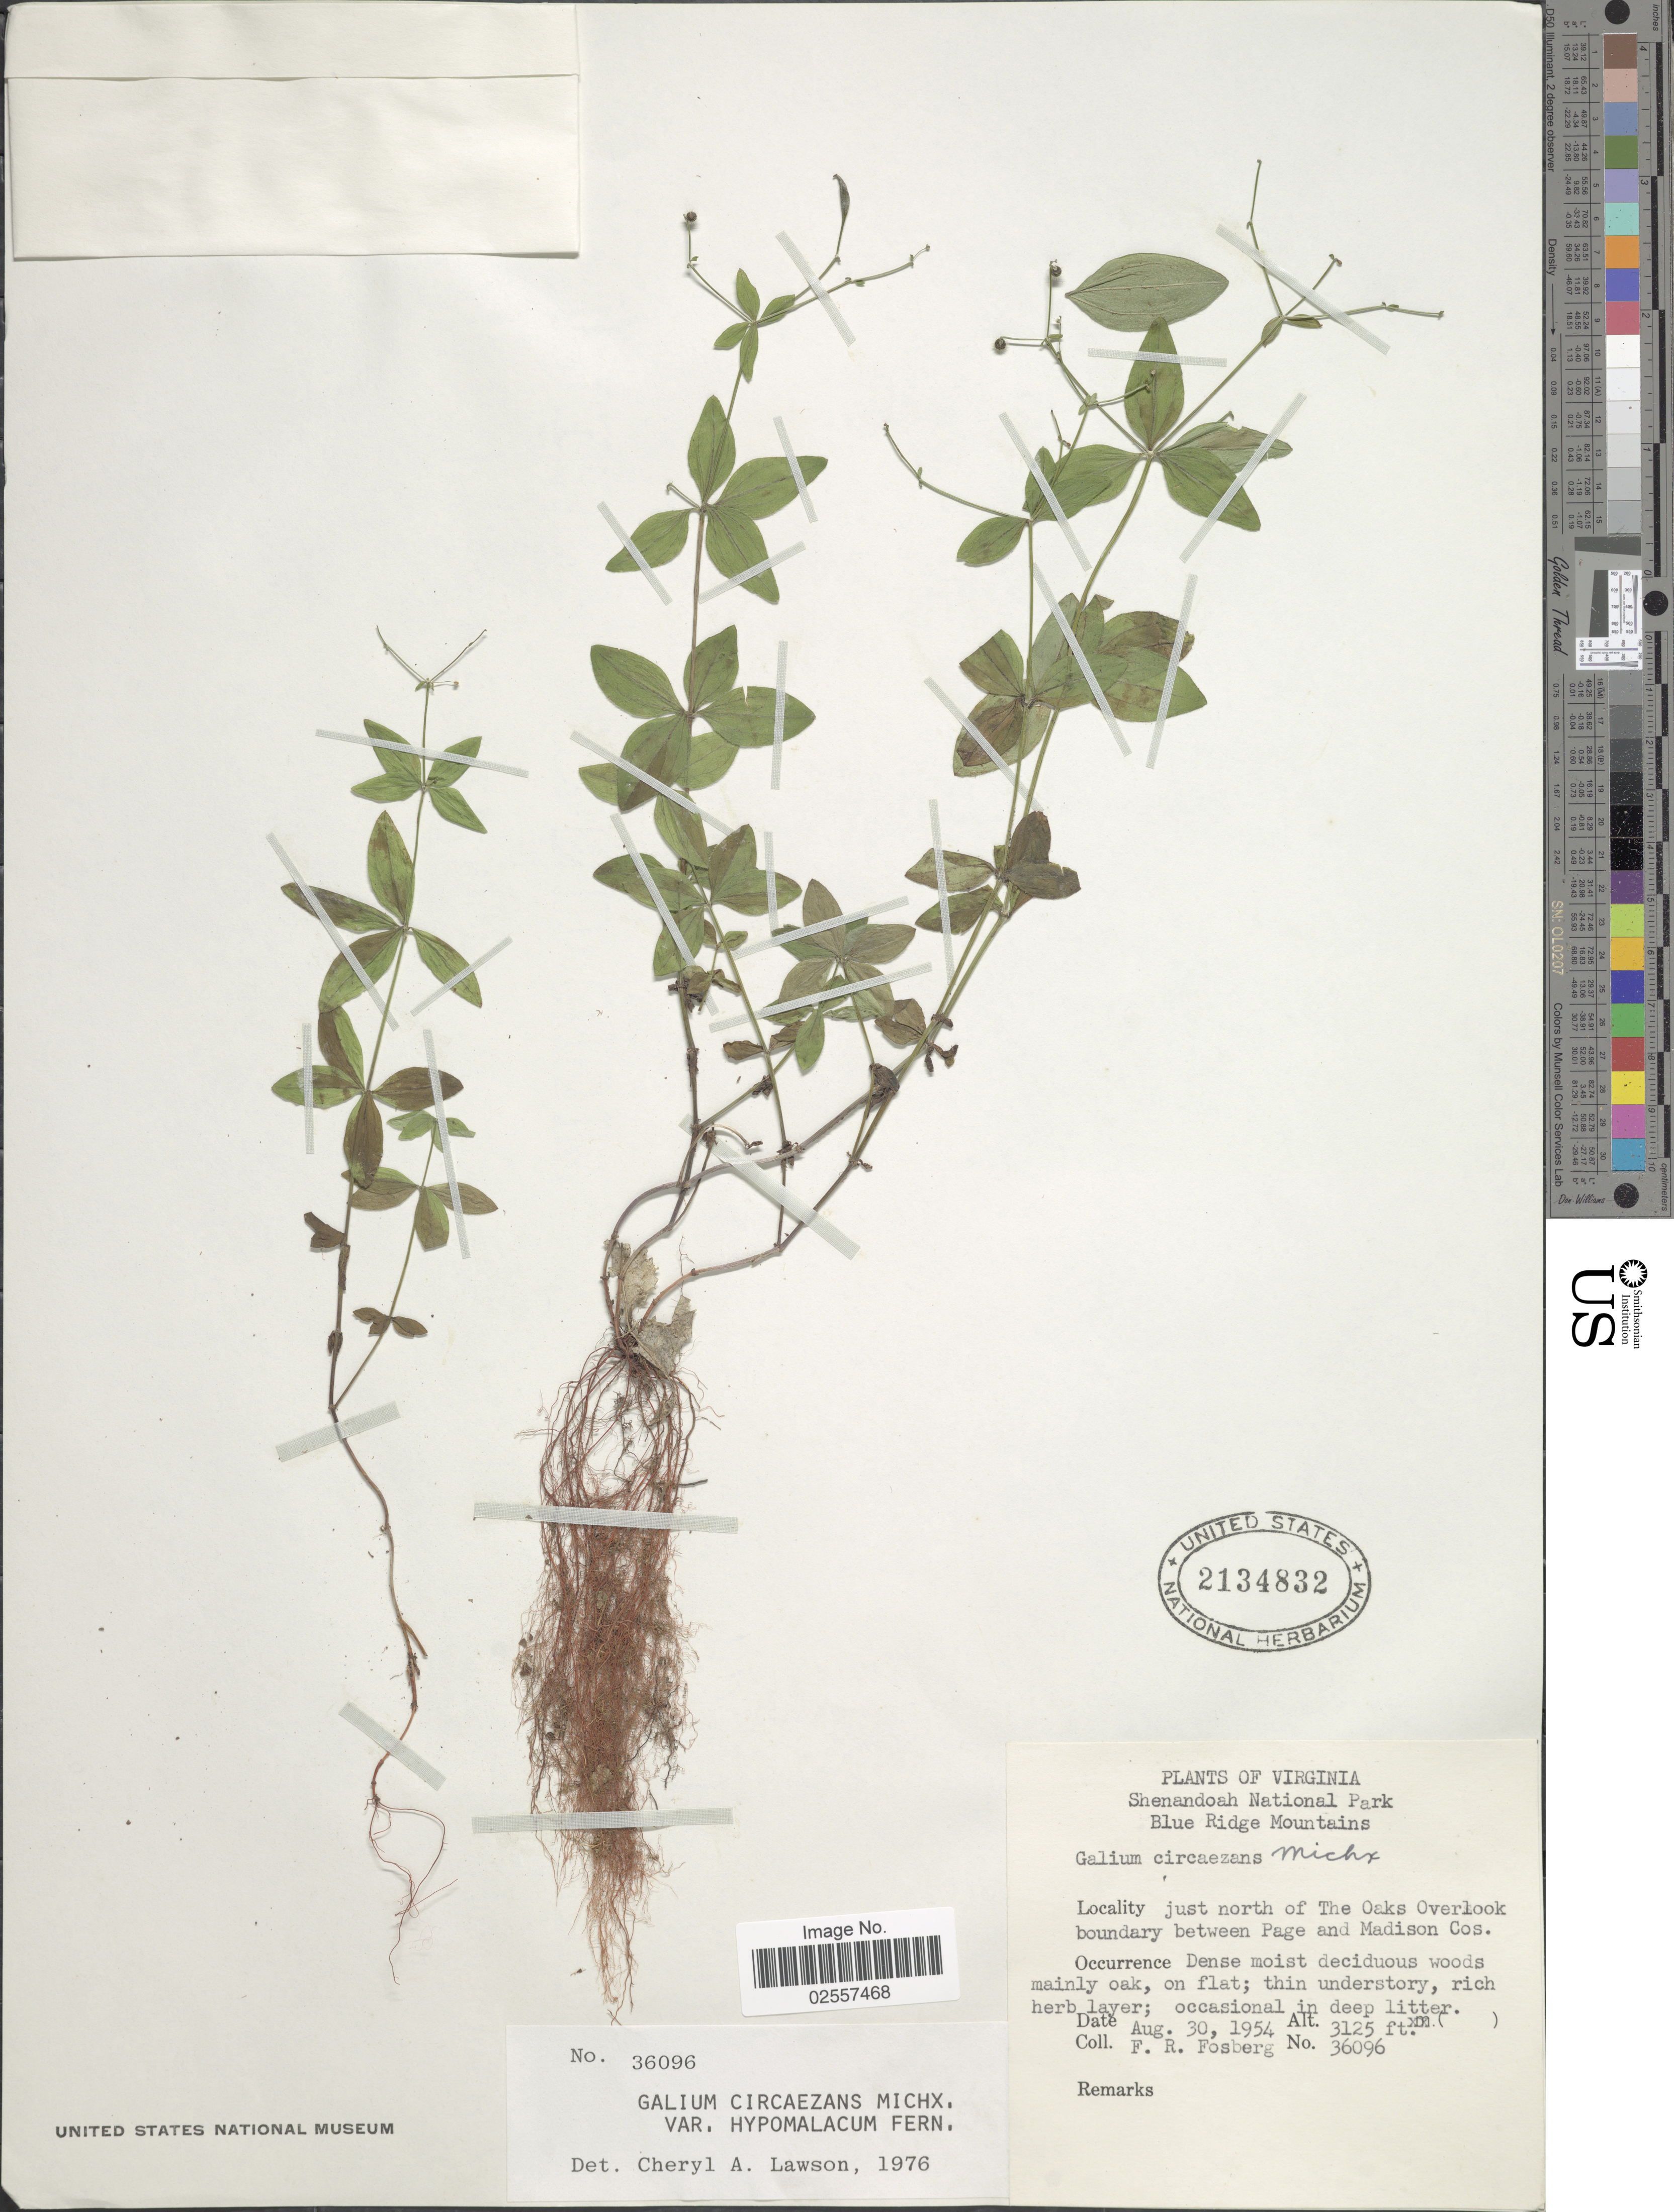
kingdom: Plantae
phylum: Tracheophyta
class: Magnoliopsida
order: Gentianales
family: Rubiaceae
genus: Galium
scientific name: Galium circaezans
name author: Michx.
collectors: F. R. Fosberg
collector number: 36096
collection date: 1954-08-30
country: United States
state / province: Virginia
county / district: Madison / Page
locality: Shenandoah National Park, Blue Ridge Mountains, just north of The Oaks Overlook boundary between page and Madison Cos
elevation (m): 952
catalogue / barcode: US 2134832